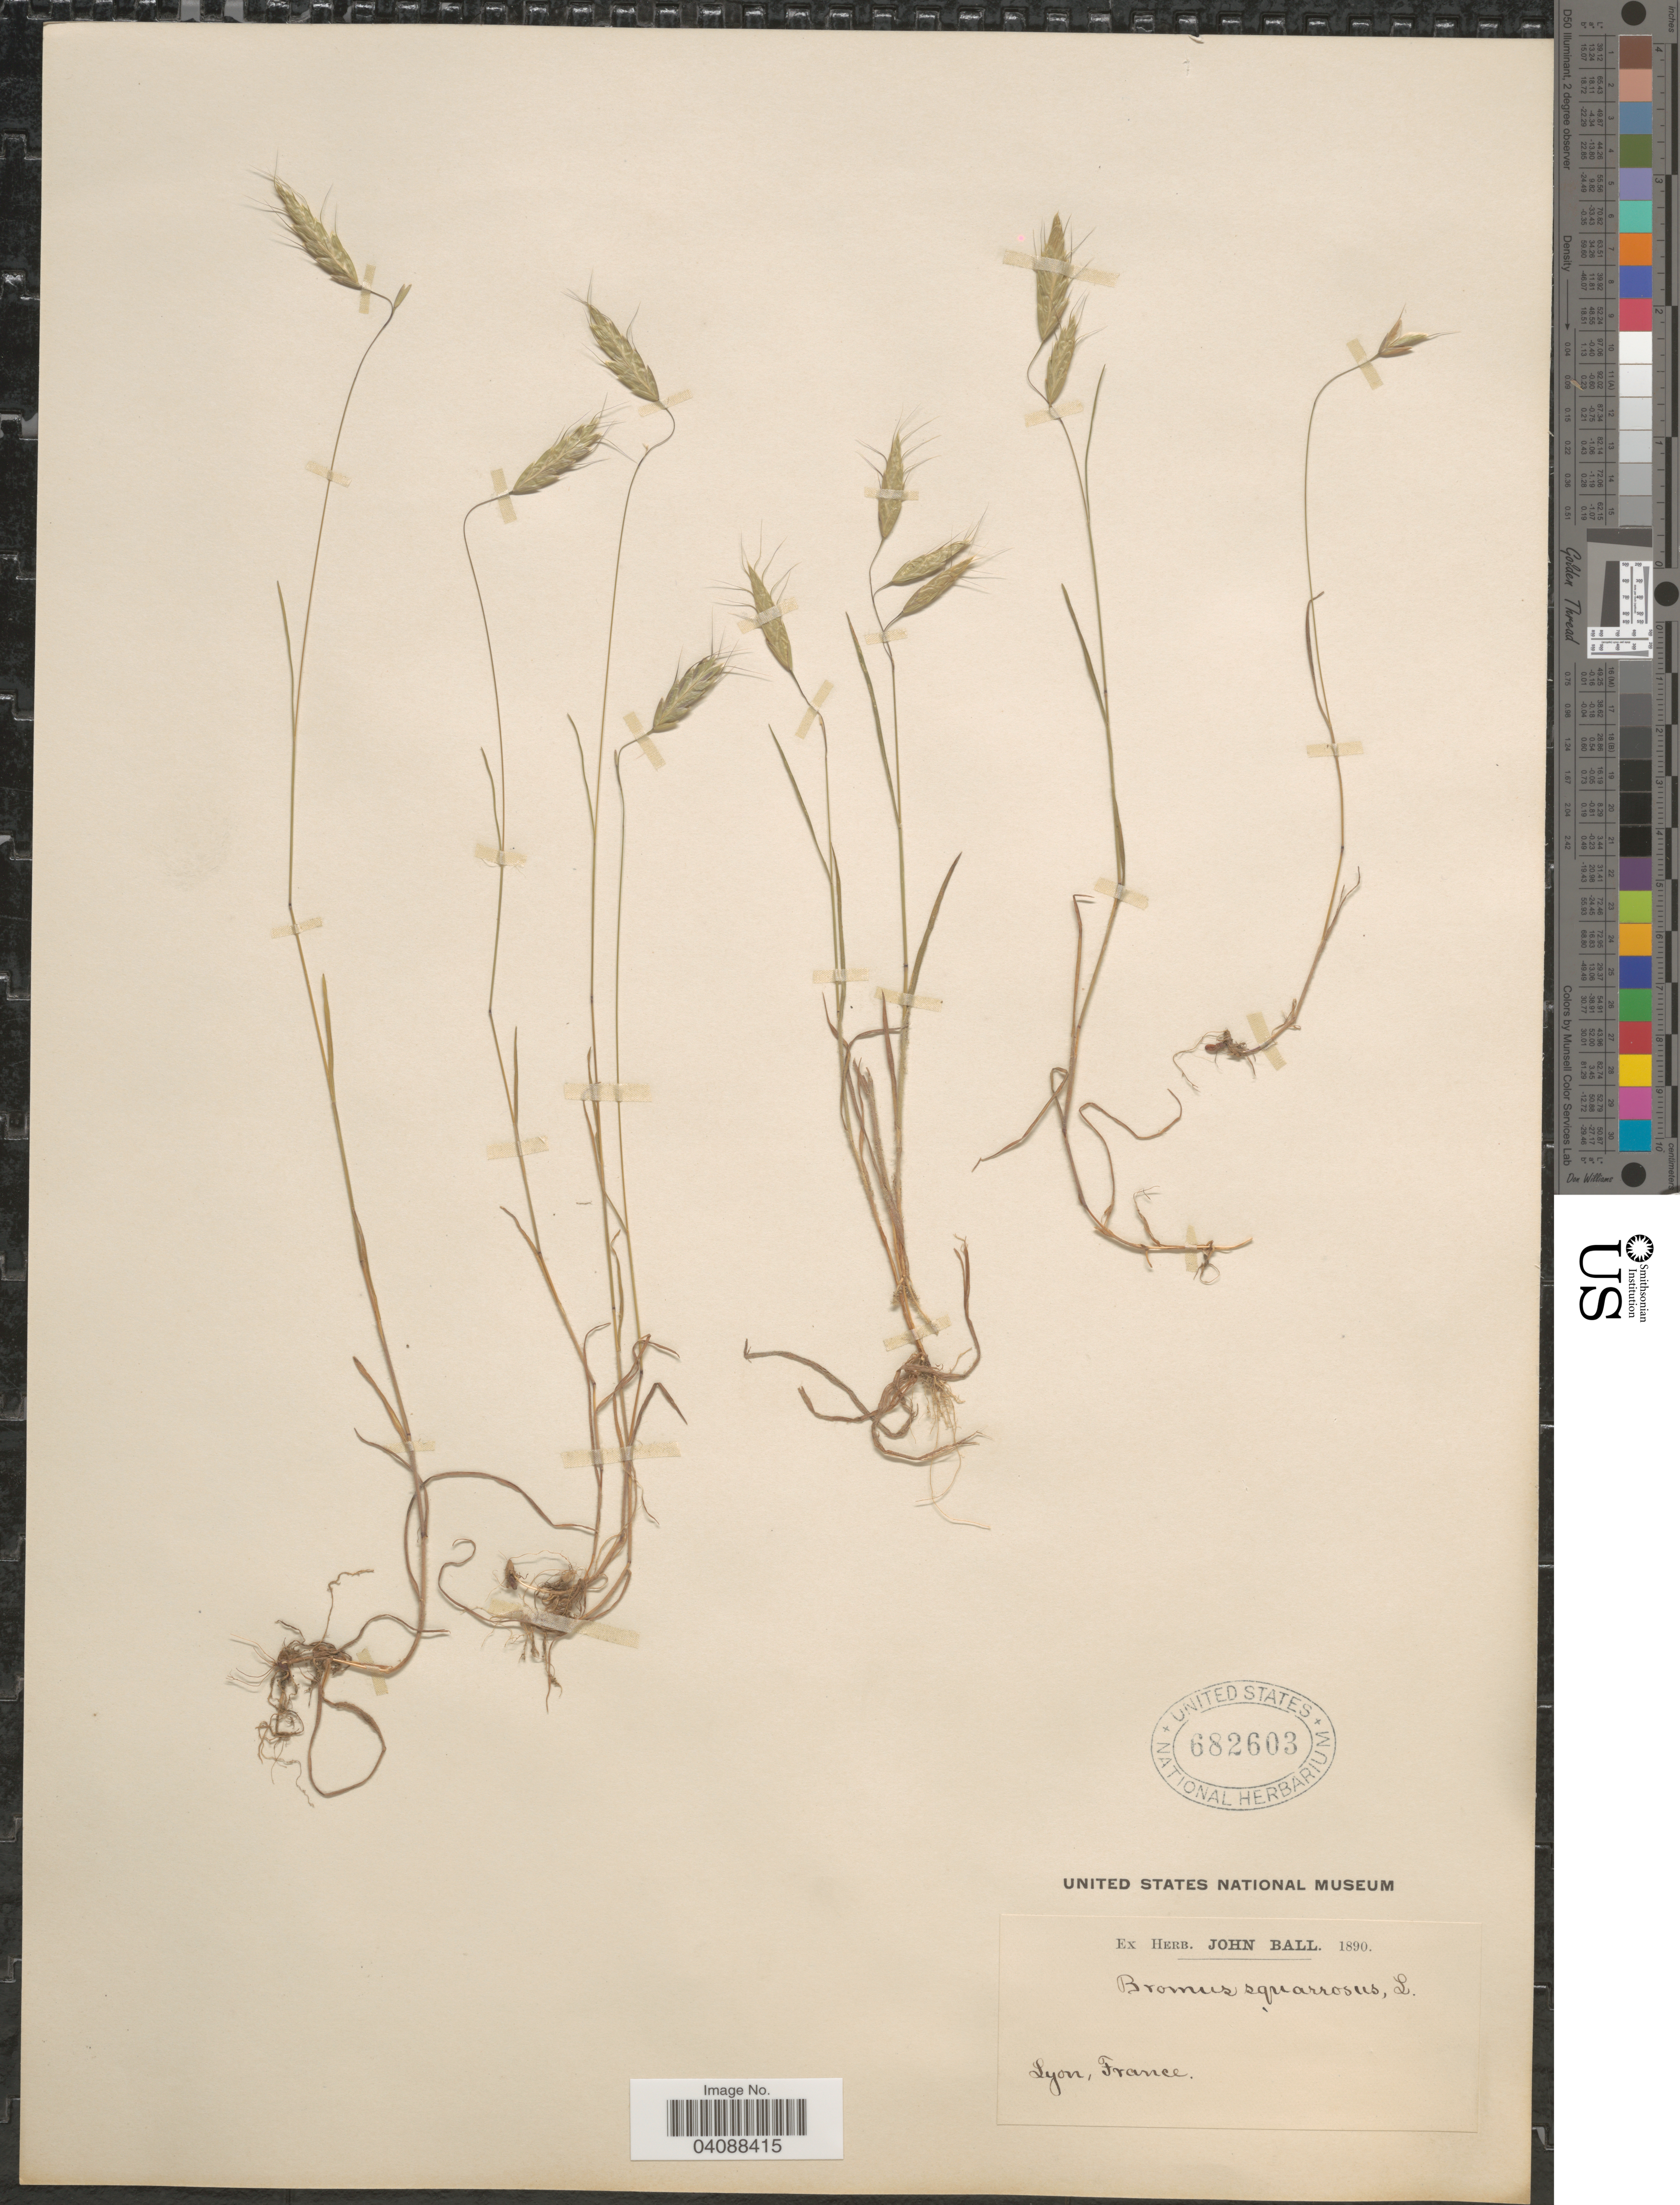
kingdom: Plantae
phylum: Tracheophyta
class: Liliopsida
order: Poales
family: Poaceae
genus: Bromus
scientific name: Bromus squarrosus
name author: L.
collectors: ex herb. John Ball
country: France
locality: Lyon.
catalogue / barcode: US 682603